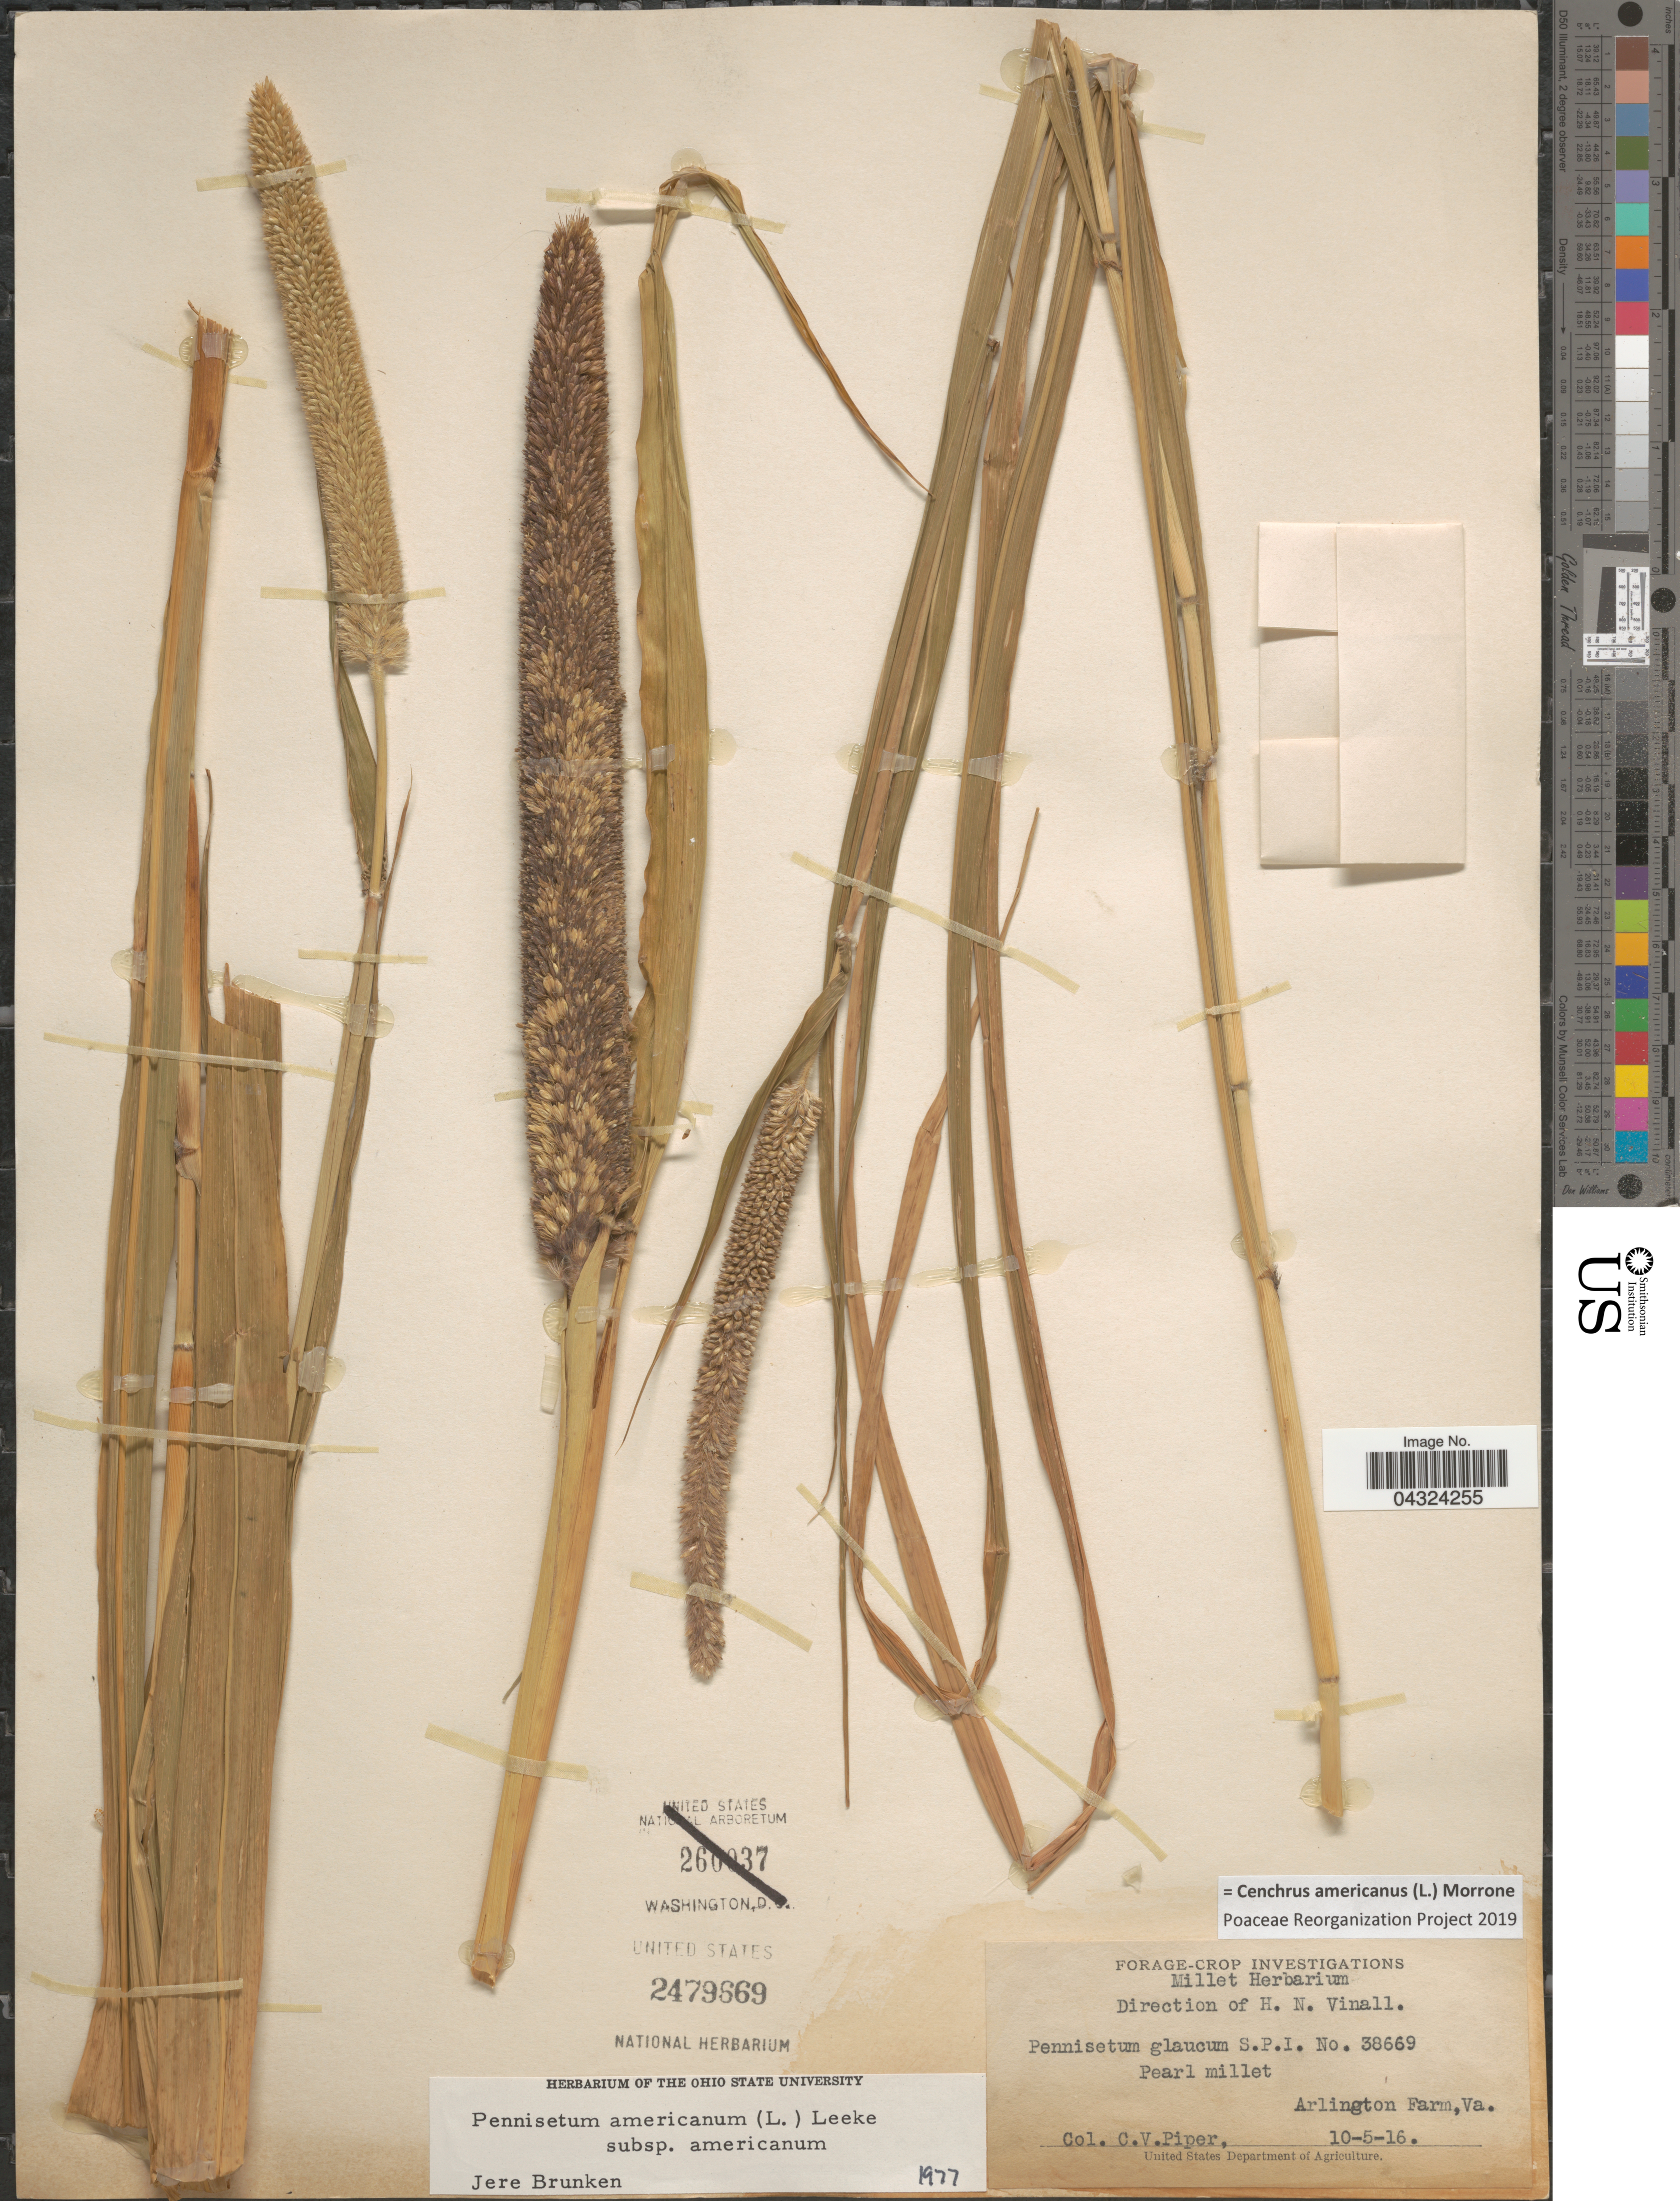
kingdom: Plantae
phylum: Tracheophyta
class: Liliopsida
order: Poales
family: Poaceae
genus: Cenchrus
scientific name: Cenchrus americanus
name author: (L.) Morrone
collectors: C. V. Piper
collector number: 38669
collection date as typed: Transcribed d/m/y: 5/10/16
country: United States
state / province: Virginia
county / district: Arlington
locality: Pearl millet. Arlington Farm.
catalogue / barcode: US 2479669